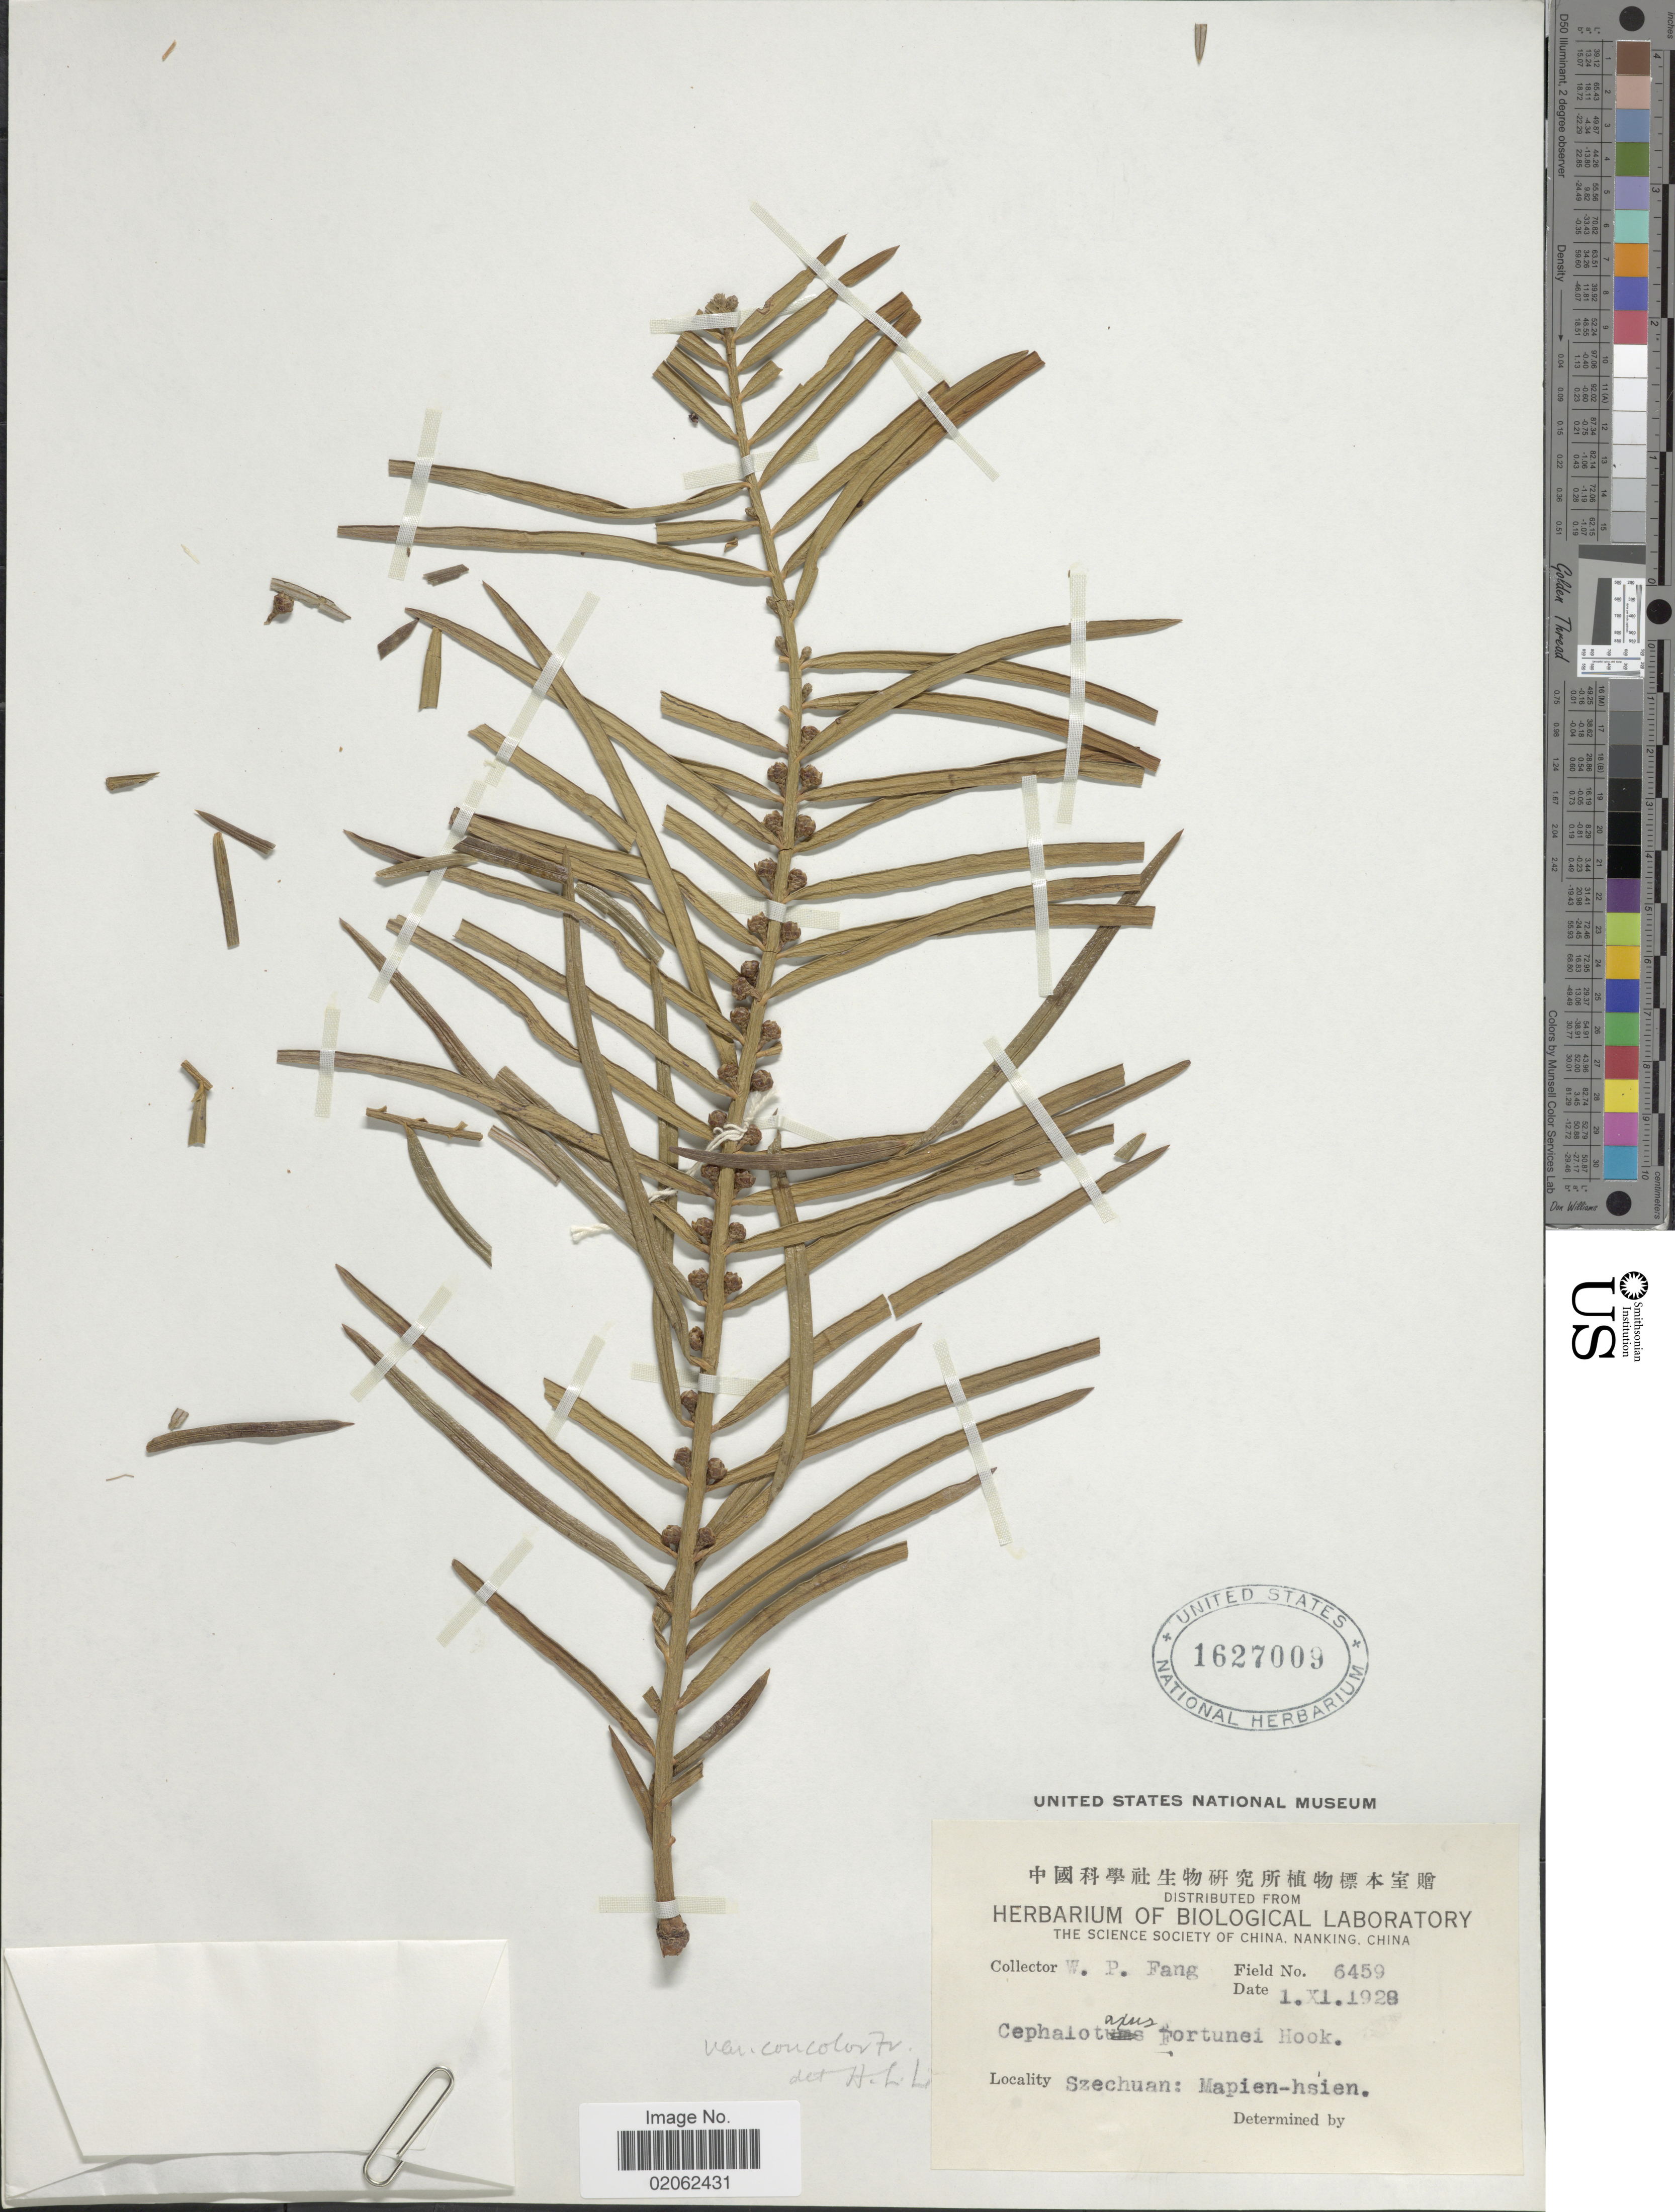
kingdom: Plantae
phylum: Tracheophyta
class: Pinopsida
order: Pinales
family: Cephalotaxaceae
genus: Cephalotaxus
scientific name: Cephalotaxus fortunei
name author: Hook.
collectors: W. P. Fang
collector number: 6459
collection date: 1928-11-01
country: China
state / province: Sichuan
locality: Szechuan: Mapien-hsien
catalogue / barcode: US 1627009